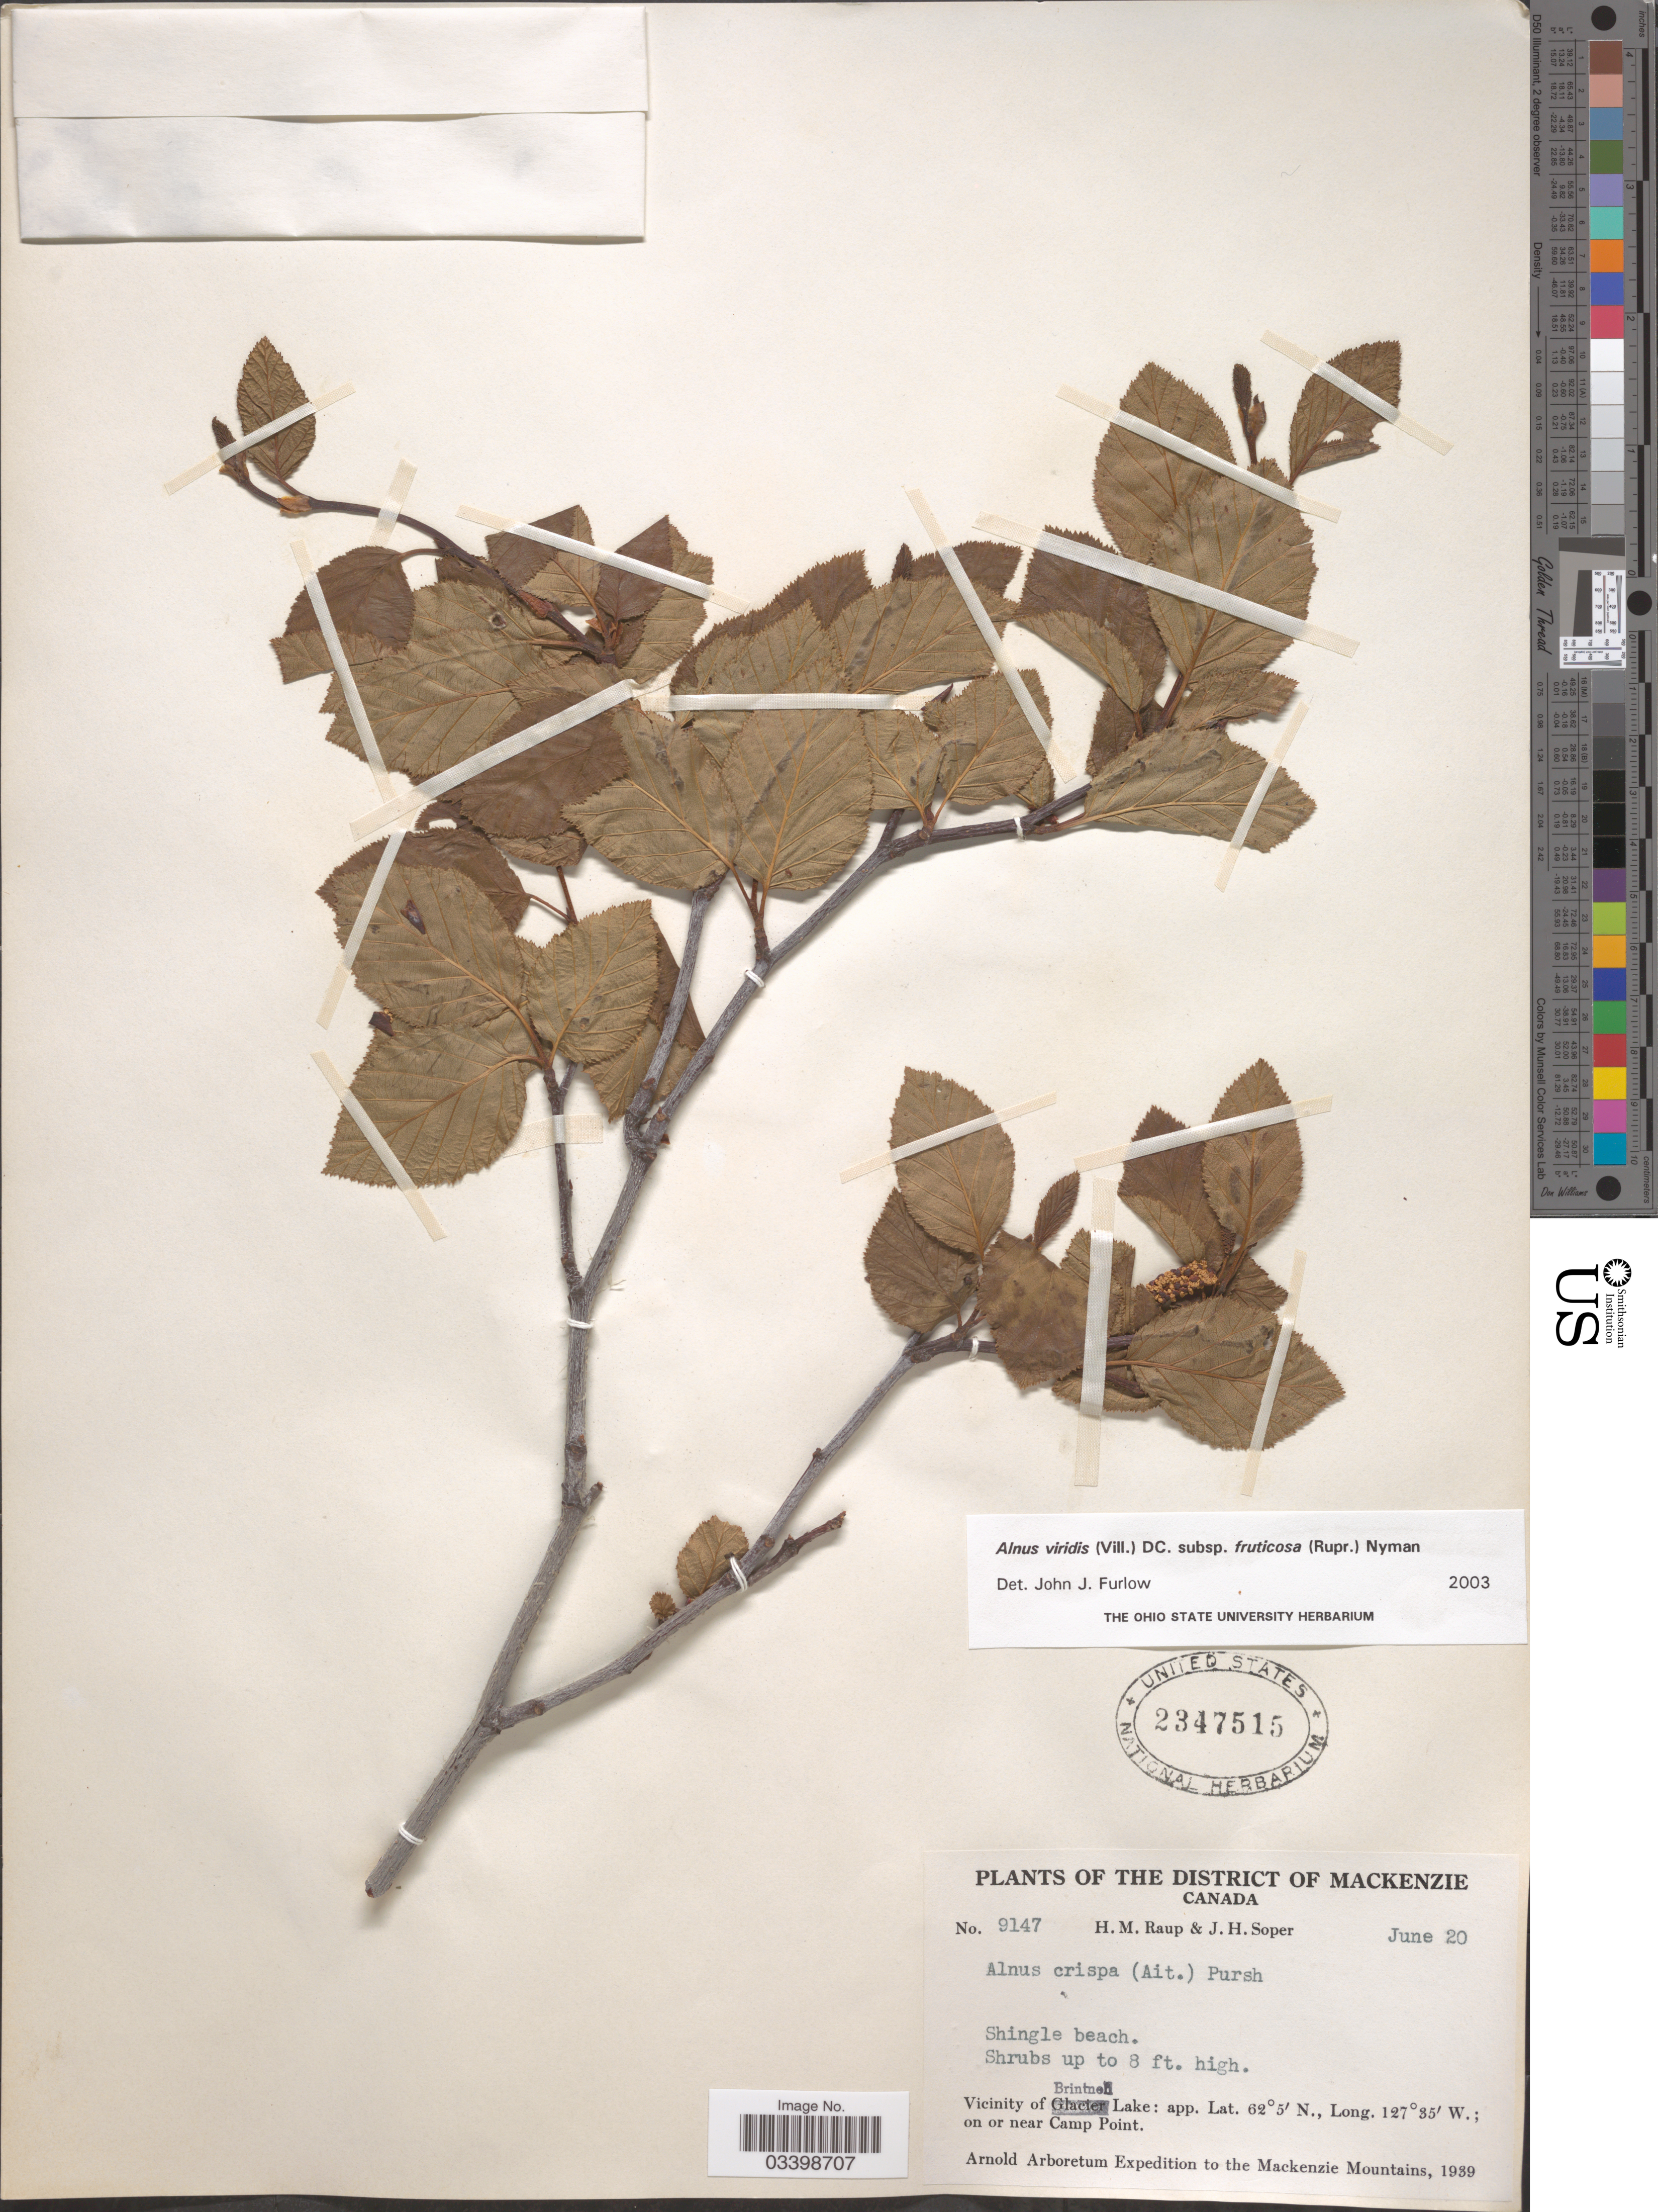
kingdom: Plantae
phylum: Tracheophyta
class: Magnoliopsida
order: Fagales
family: Betulaceae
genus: Alnus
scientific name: Alnus viridis subsp. fruticosa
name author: (Rupr.) Nyman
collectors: H. Raup & J. H. Soper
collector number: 9147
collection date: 1939-06-20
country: Canada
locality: The District of Mackenzie. Vicinity of Brintnell Lake, on or near Camp Point. The Mackenzie Mountains.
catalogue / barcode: US 2347515